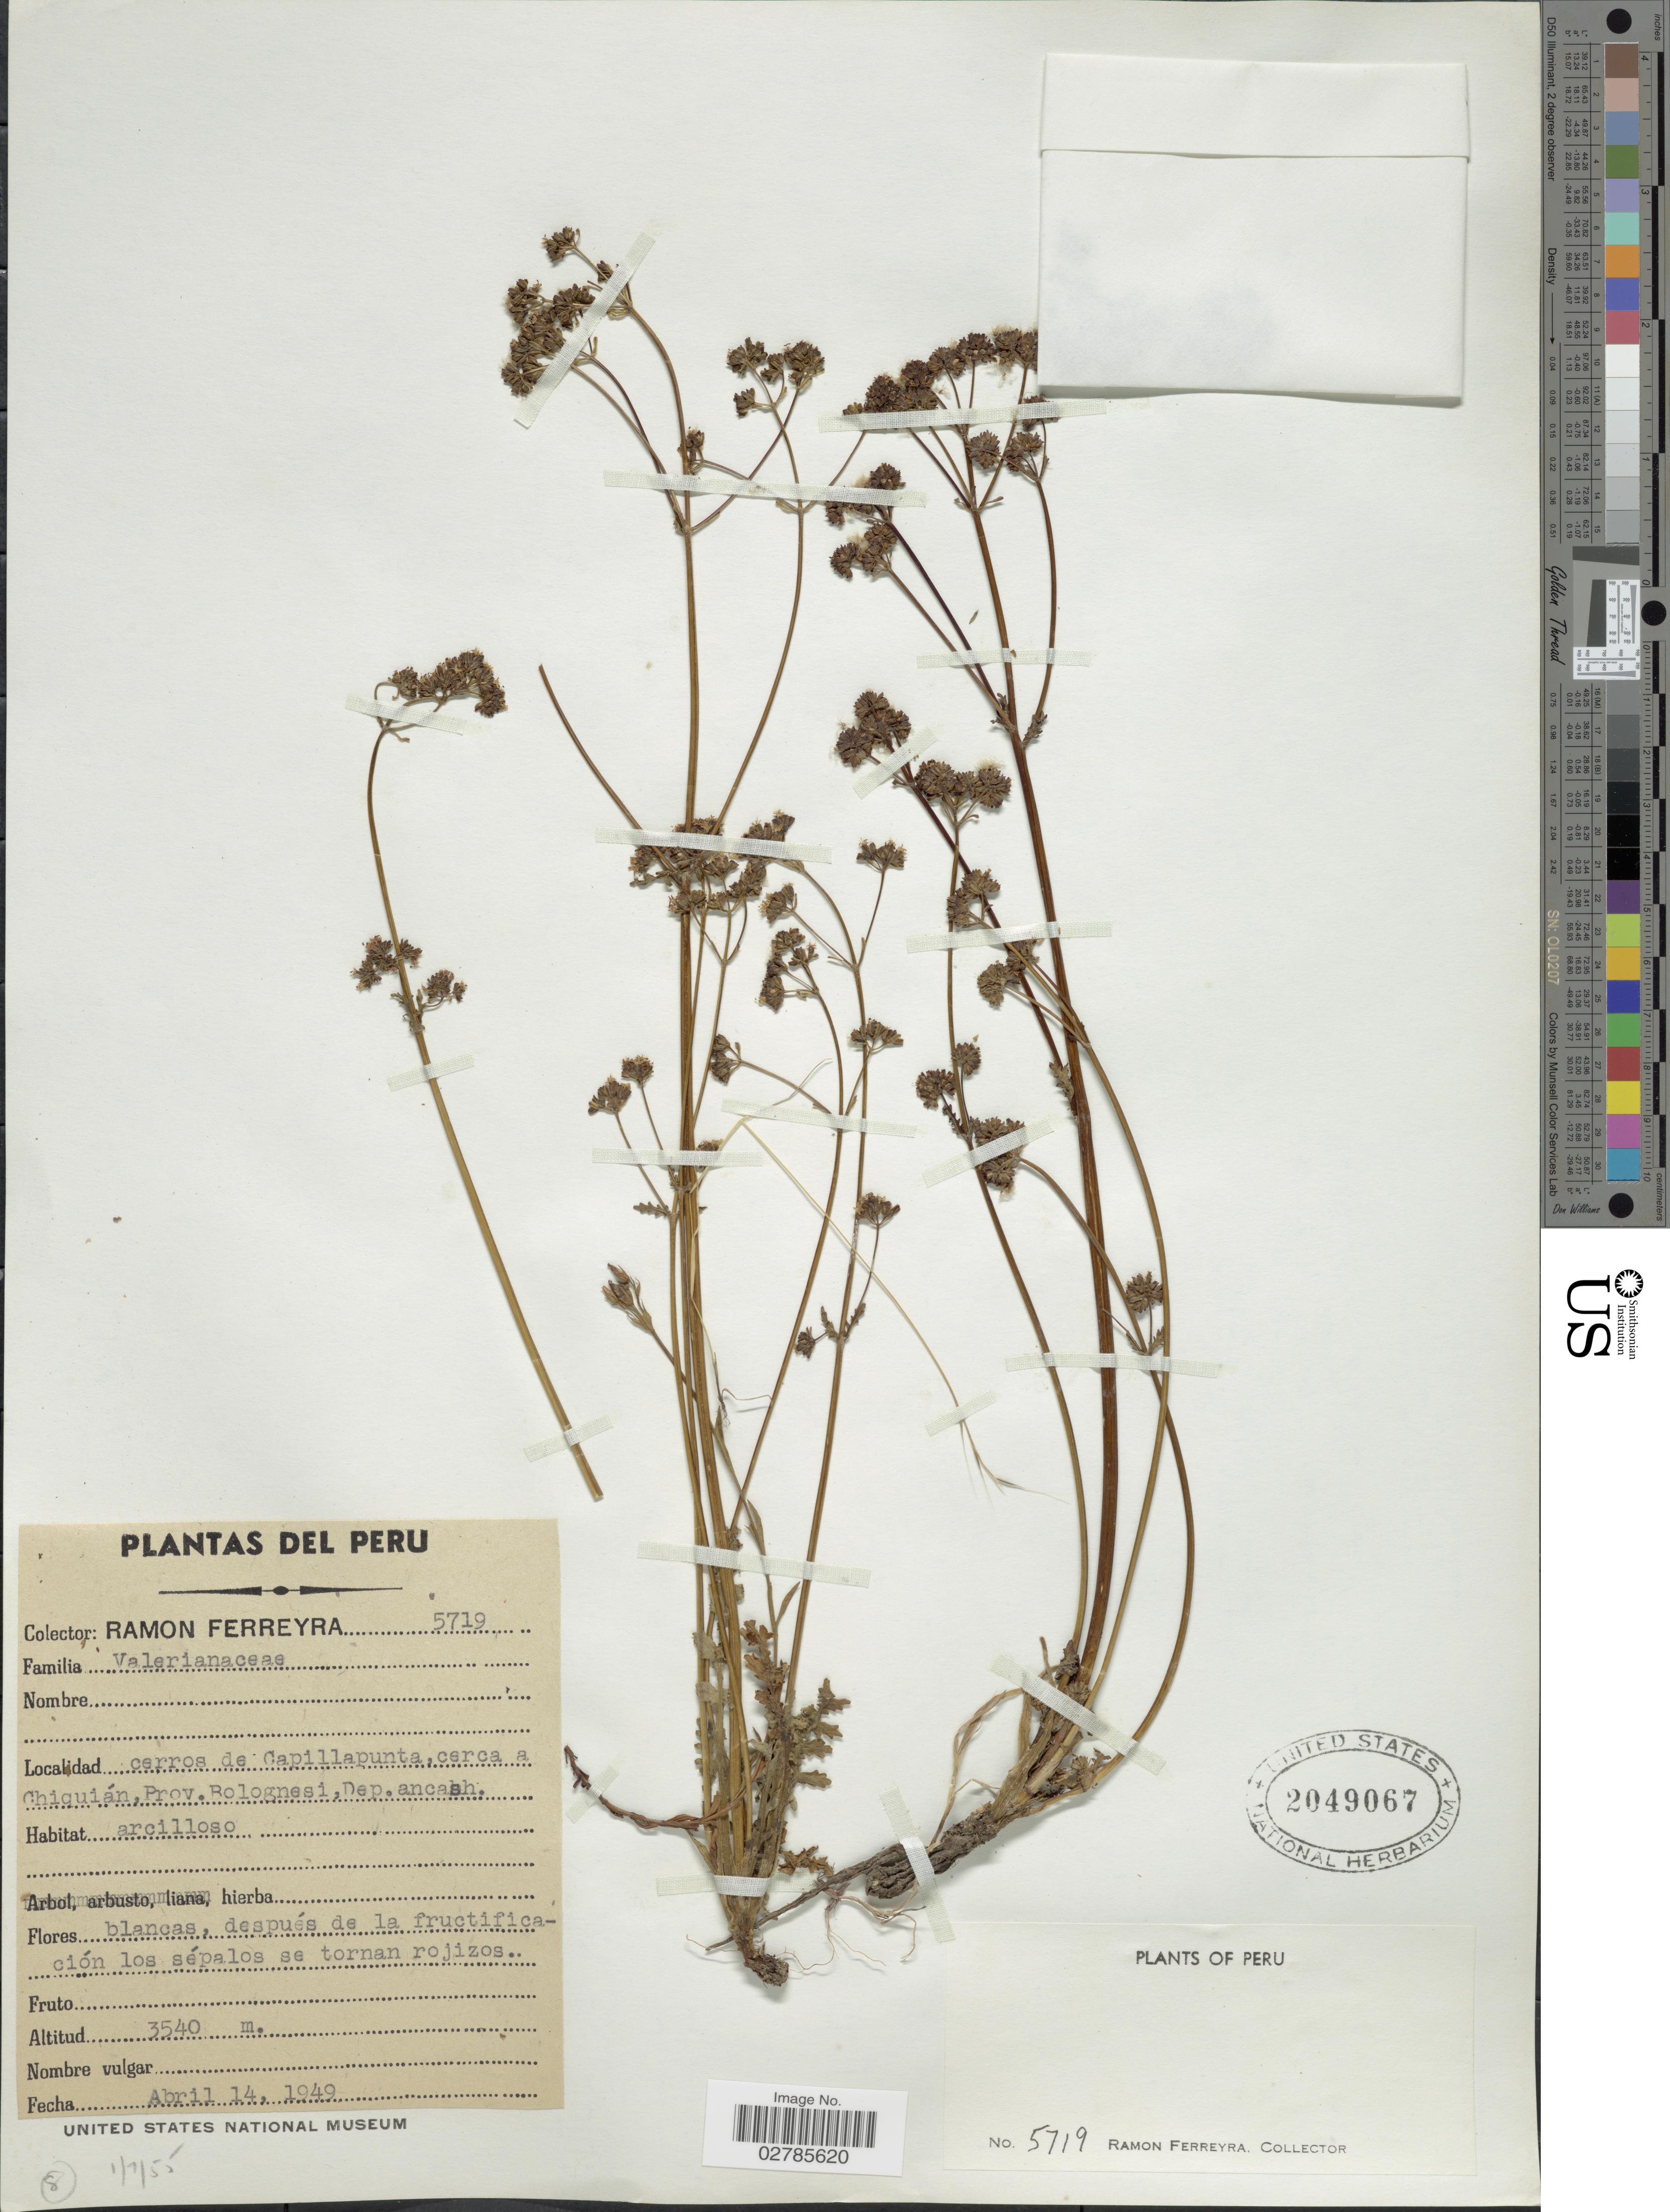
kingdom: Plantae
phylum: Tracheophyta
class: Magnoliopsida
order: Dipsacales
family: Caprifoliaceae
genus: Valeriana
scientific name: Valeriana sp.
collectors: R. A. Ferreyra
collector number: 5719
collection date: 1949-04-14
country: Peru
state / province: Ancash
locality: Cerros de Capillapunta, cerca a Chiquián, Prov. Bolognesi, Dep. Ancash.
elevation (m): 3540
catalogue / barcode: US 2049067